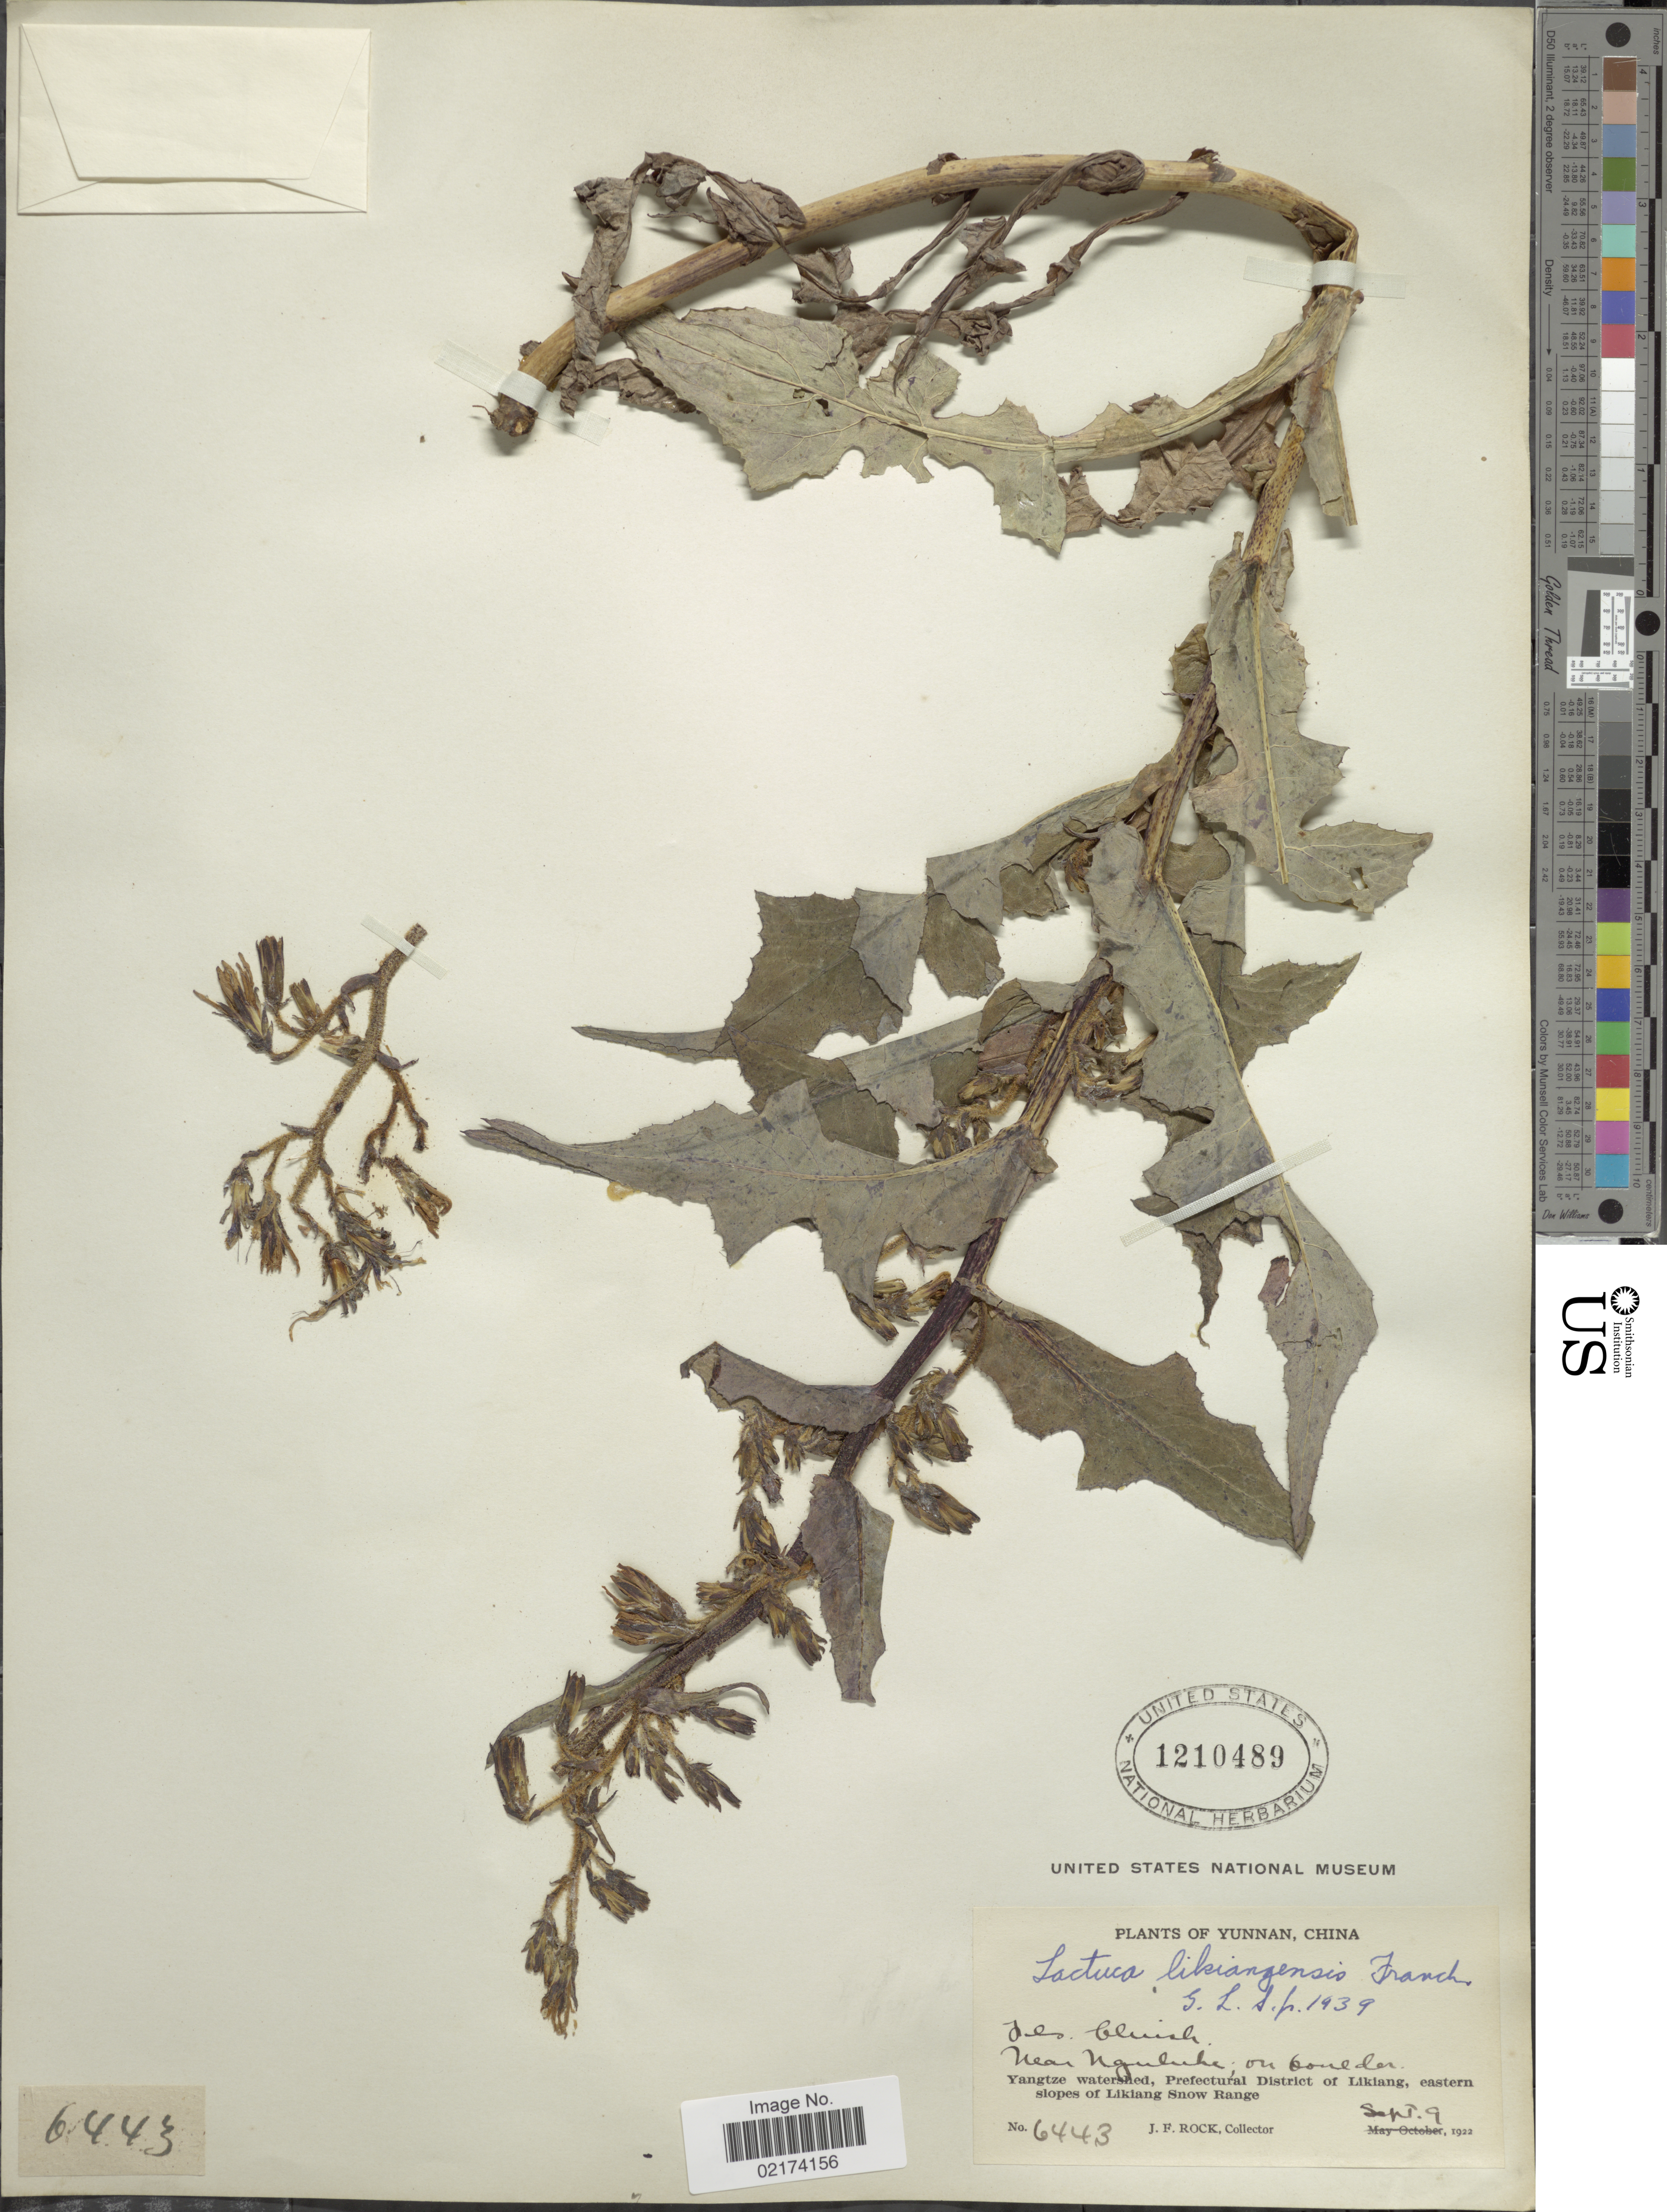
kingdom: Plantae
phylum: Tracheophyta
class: Magnoliopsida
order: Asterales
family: Asteraceae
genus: Chaetoseris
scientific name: Chaetoseris likiangensis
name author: (Franch.) C. Shih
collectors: J. F. Rock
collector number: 6443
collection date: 1922-09-09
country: China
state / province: Yunnan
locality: Near Nguluke, on boulder. Yangtze watershed, Prefectural District of Likiang, eastern slopes of Likiang Snow Range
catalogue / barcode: US 1210489